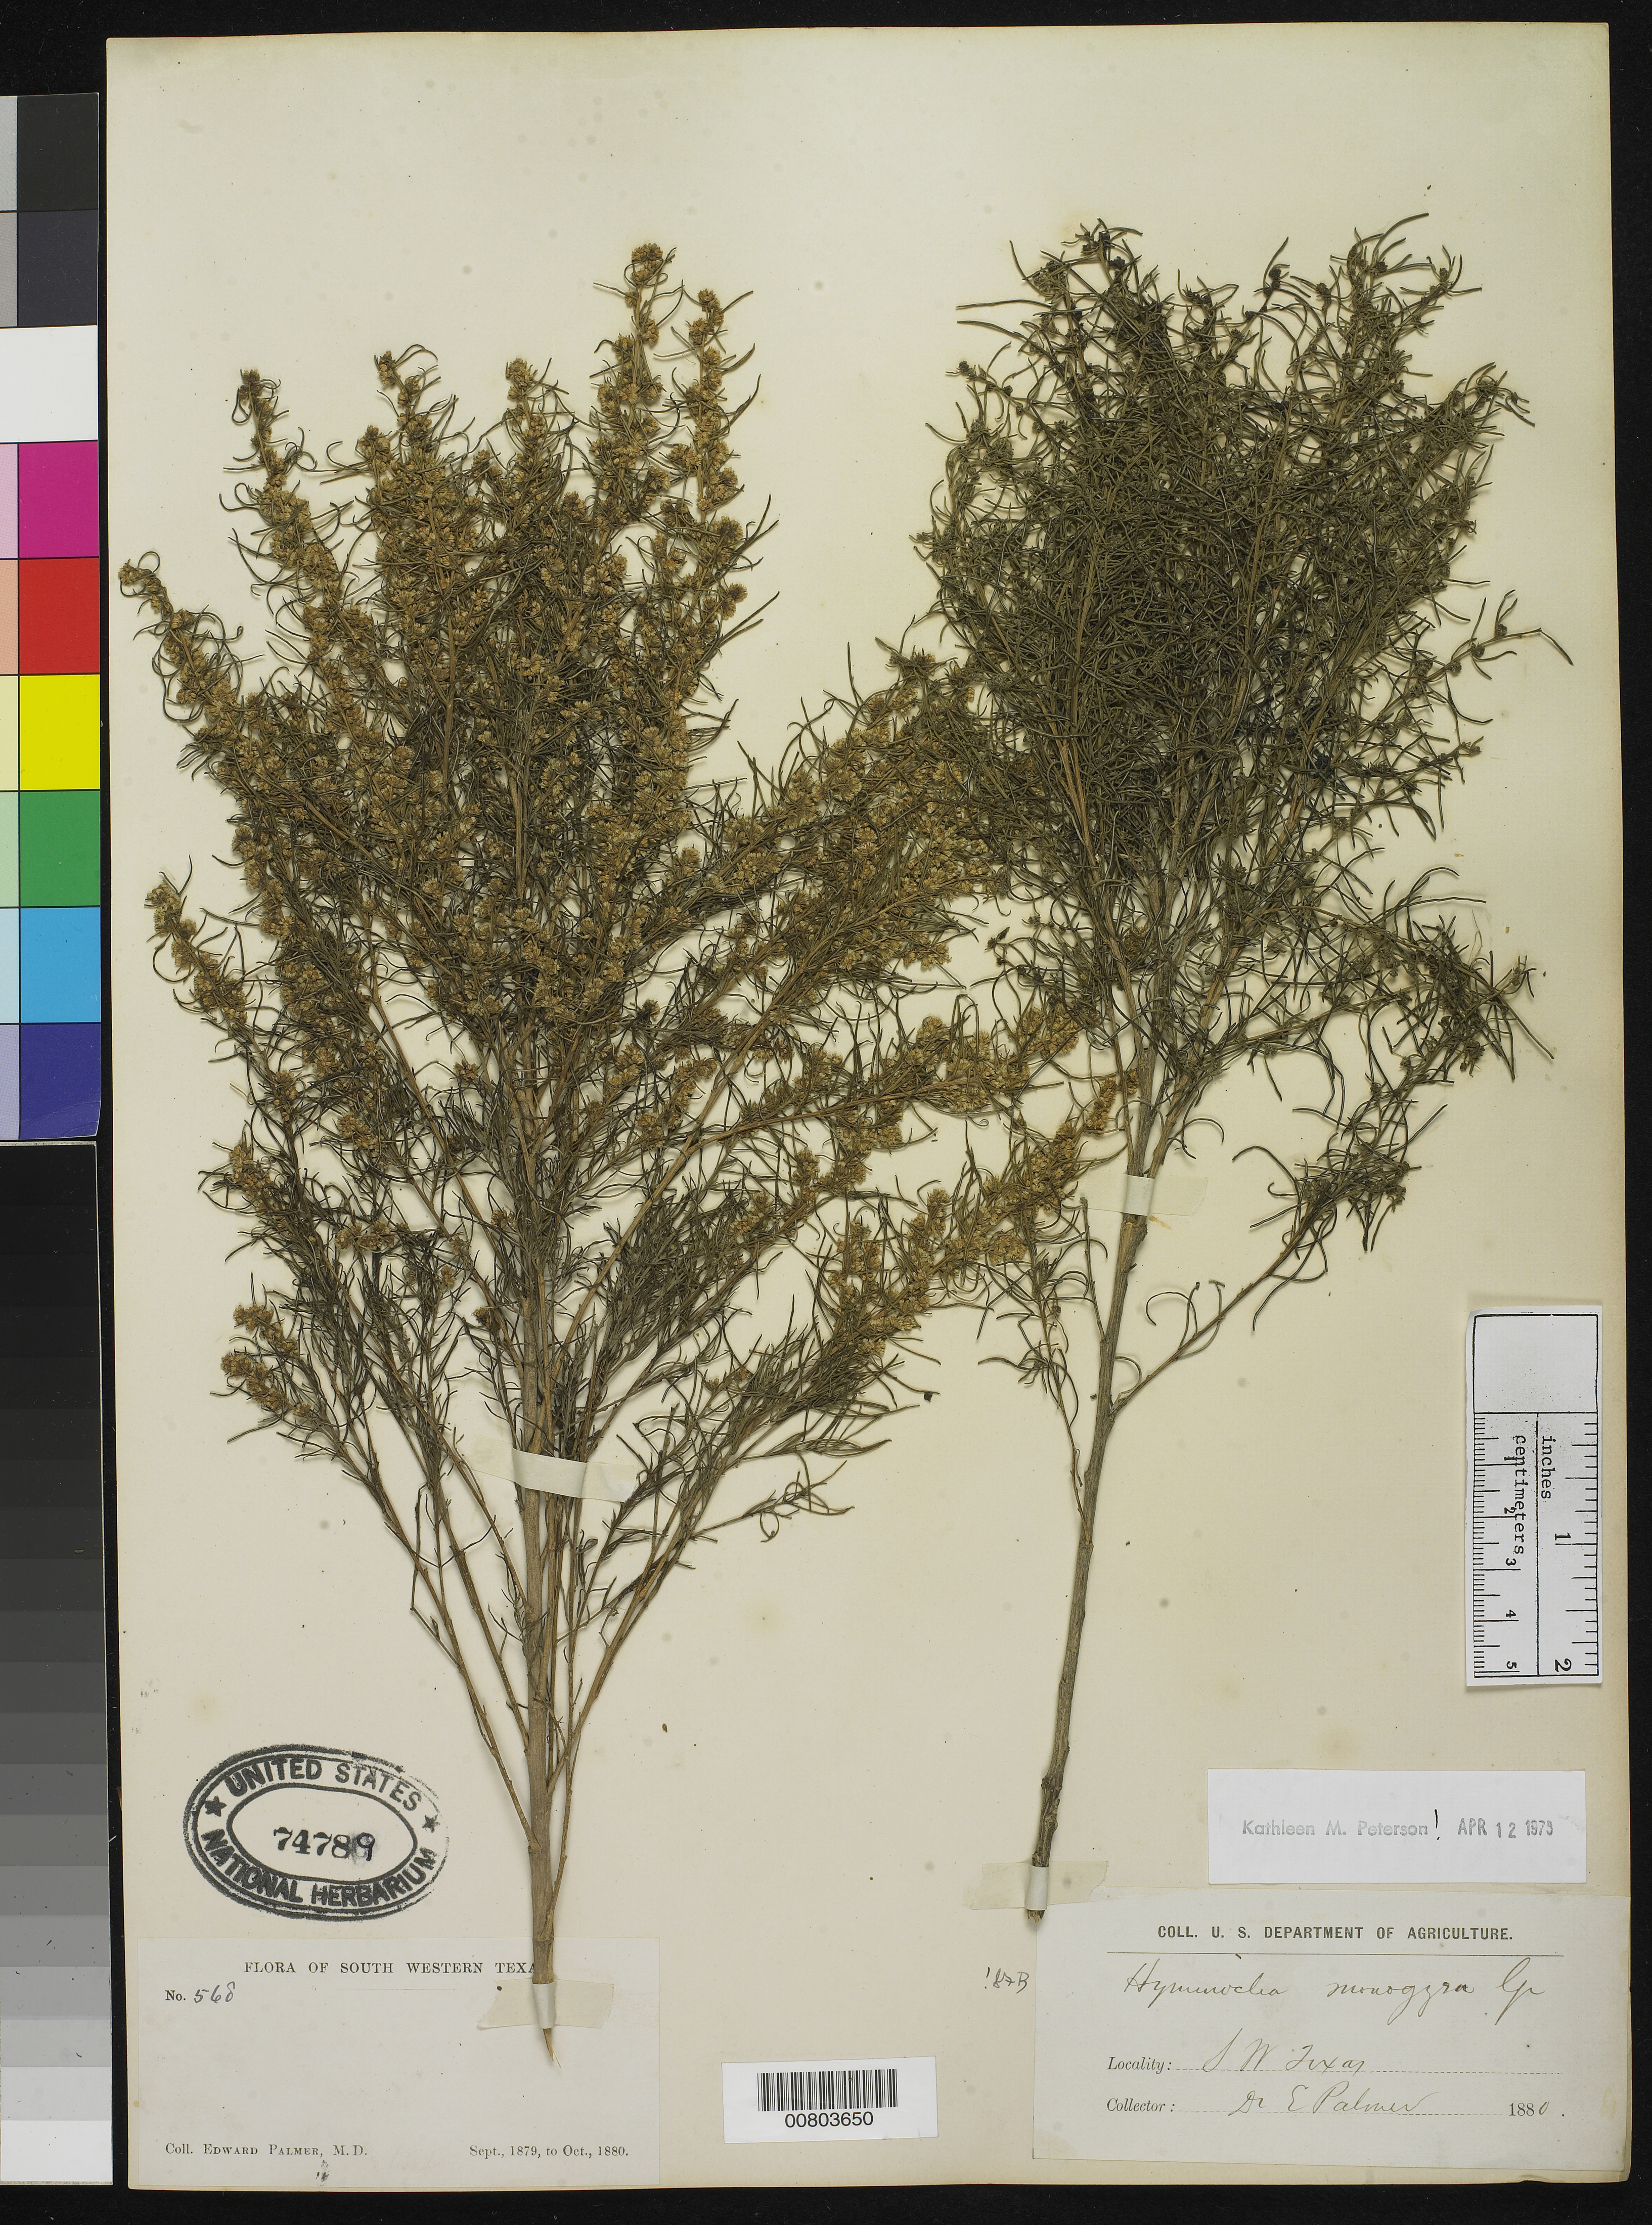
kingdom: Plantae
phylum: Tracheophyta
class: Magnoliopsida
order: Asterales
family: Asteraceae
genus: Hymenoclea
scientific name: Hymenoclea monogyra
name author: Torr. & A. Gray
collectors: E. Palmer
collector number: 568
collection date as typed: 1880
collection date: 1880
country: United States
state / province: Texas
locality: SW Texas.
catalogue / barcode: US 74789